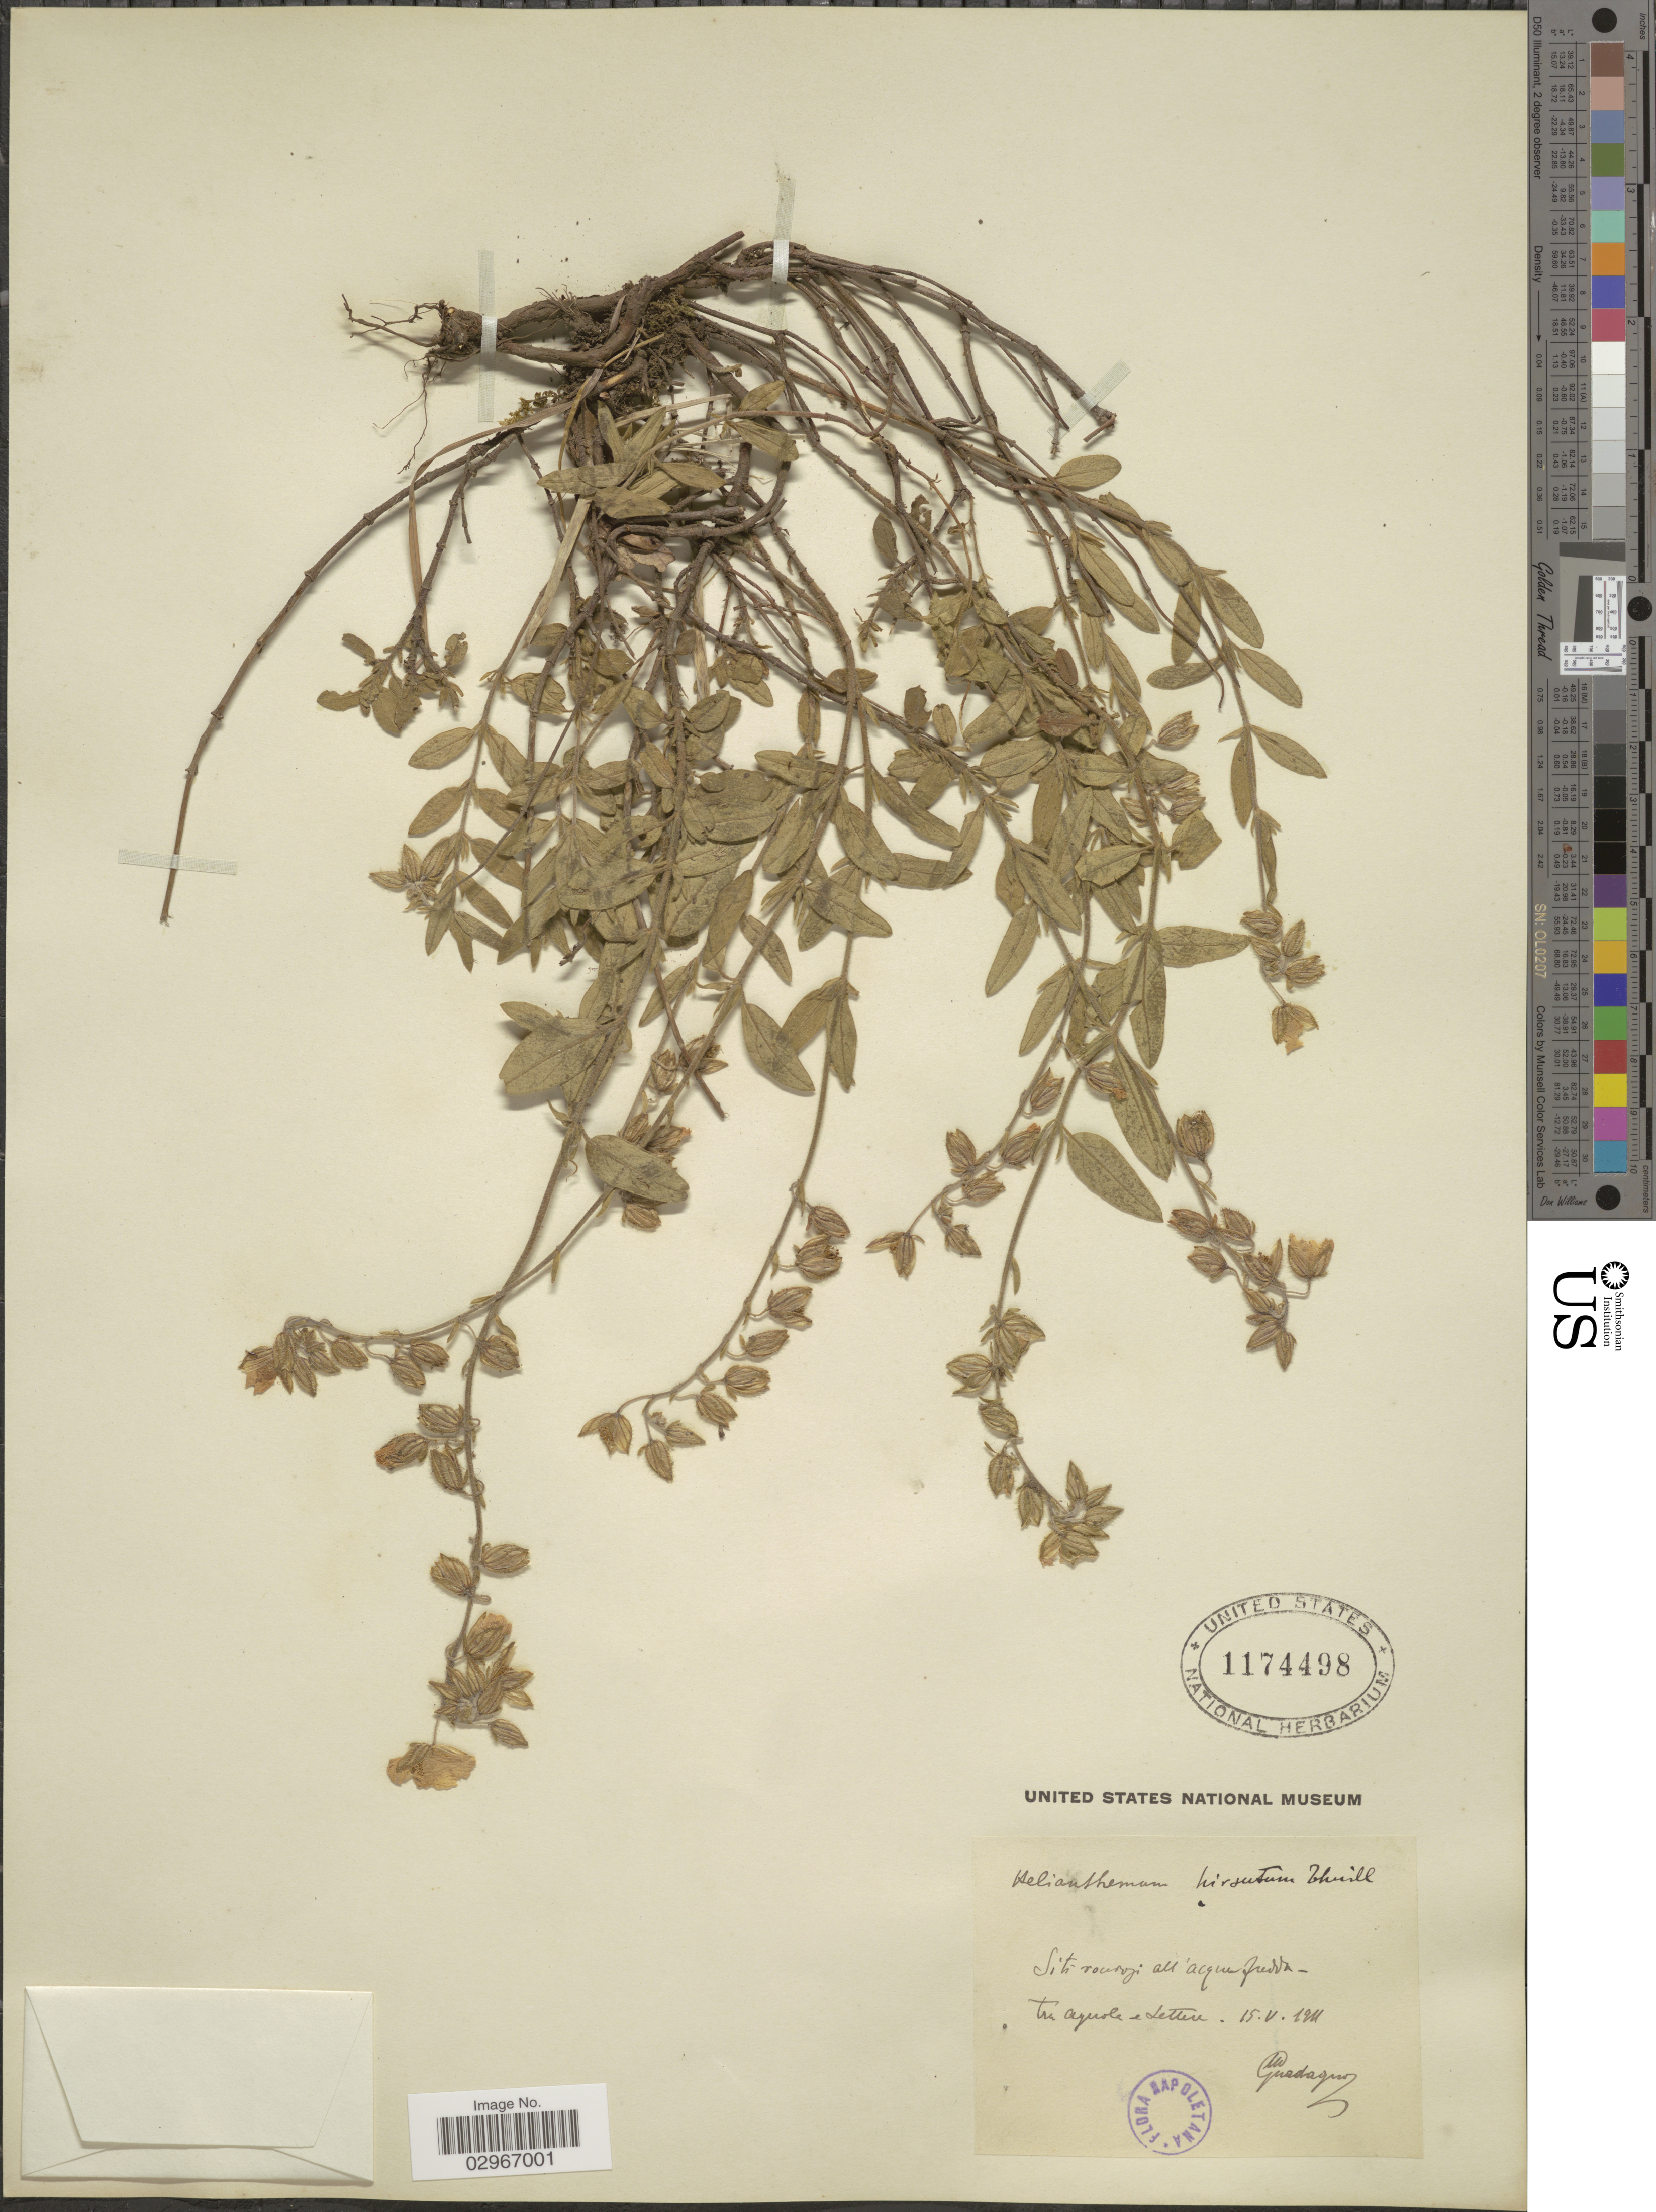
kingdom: Plantae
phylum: Tracheophyta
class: Magnoliopsida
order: Malvales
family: Cistaceae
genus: Helianthemum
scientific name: Helianthemum hirsutum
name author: Merat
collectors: G. Urguadagnoz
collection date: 1911-05-15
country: Italy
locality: Siti rou [illegible text] all acquefurda - tera aquole e Lettere.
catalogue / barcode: US 1174498